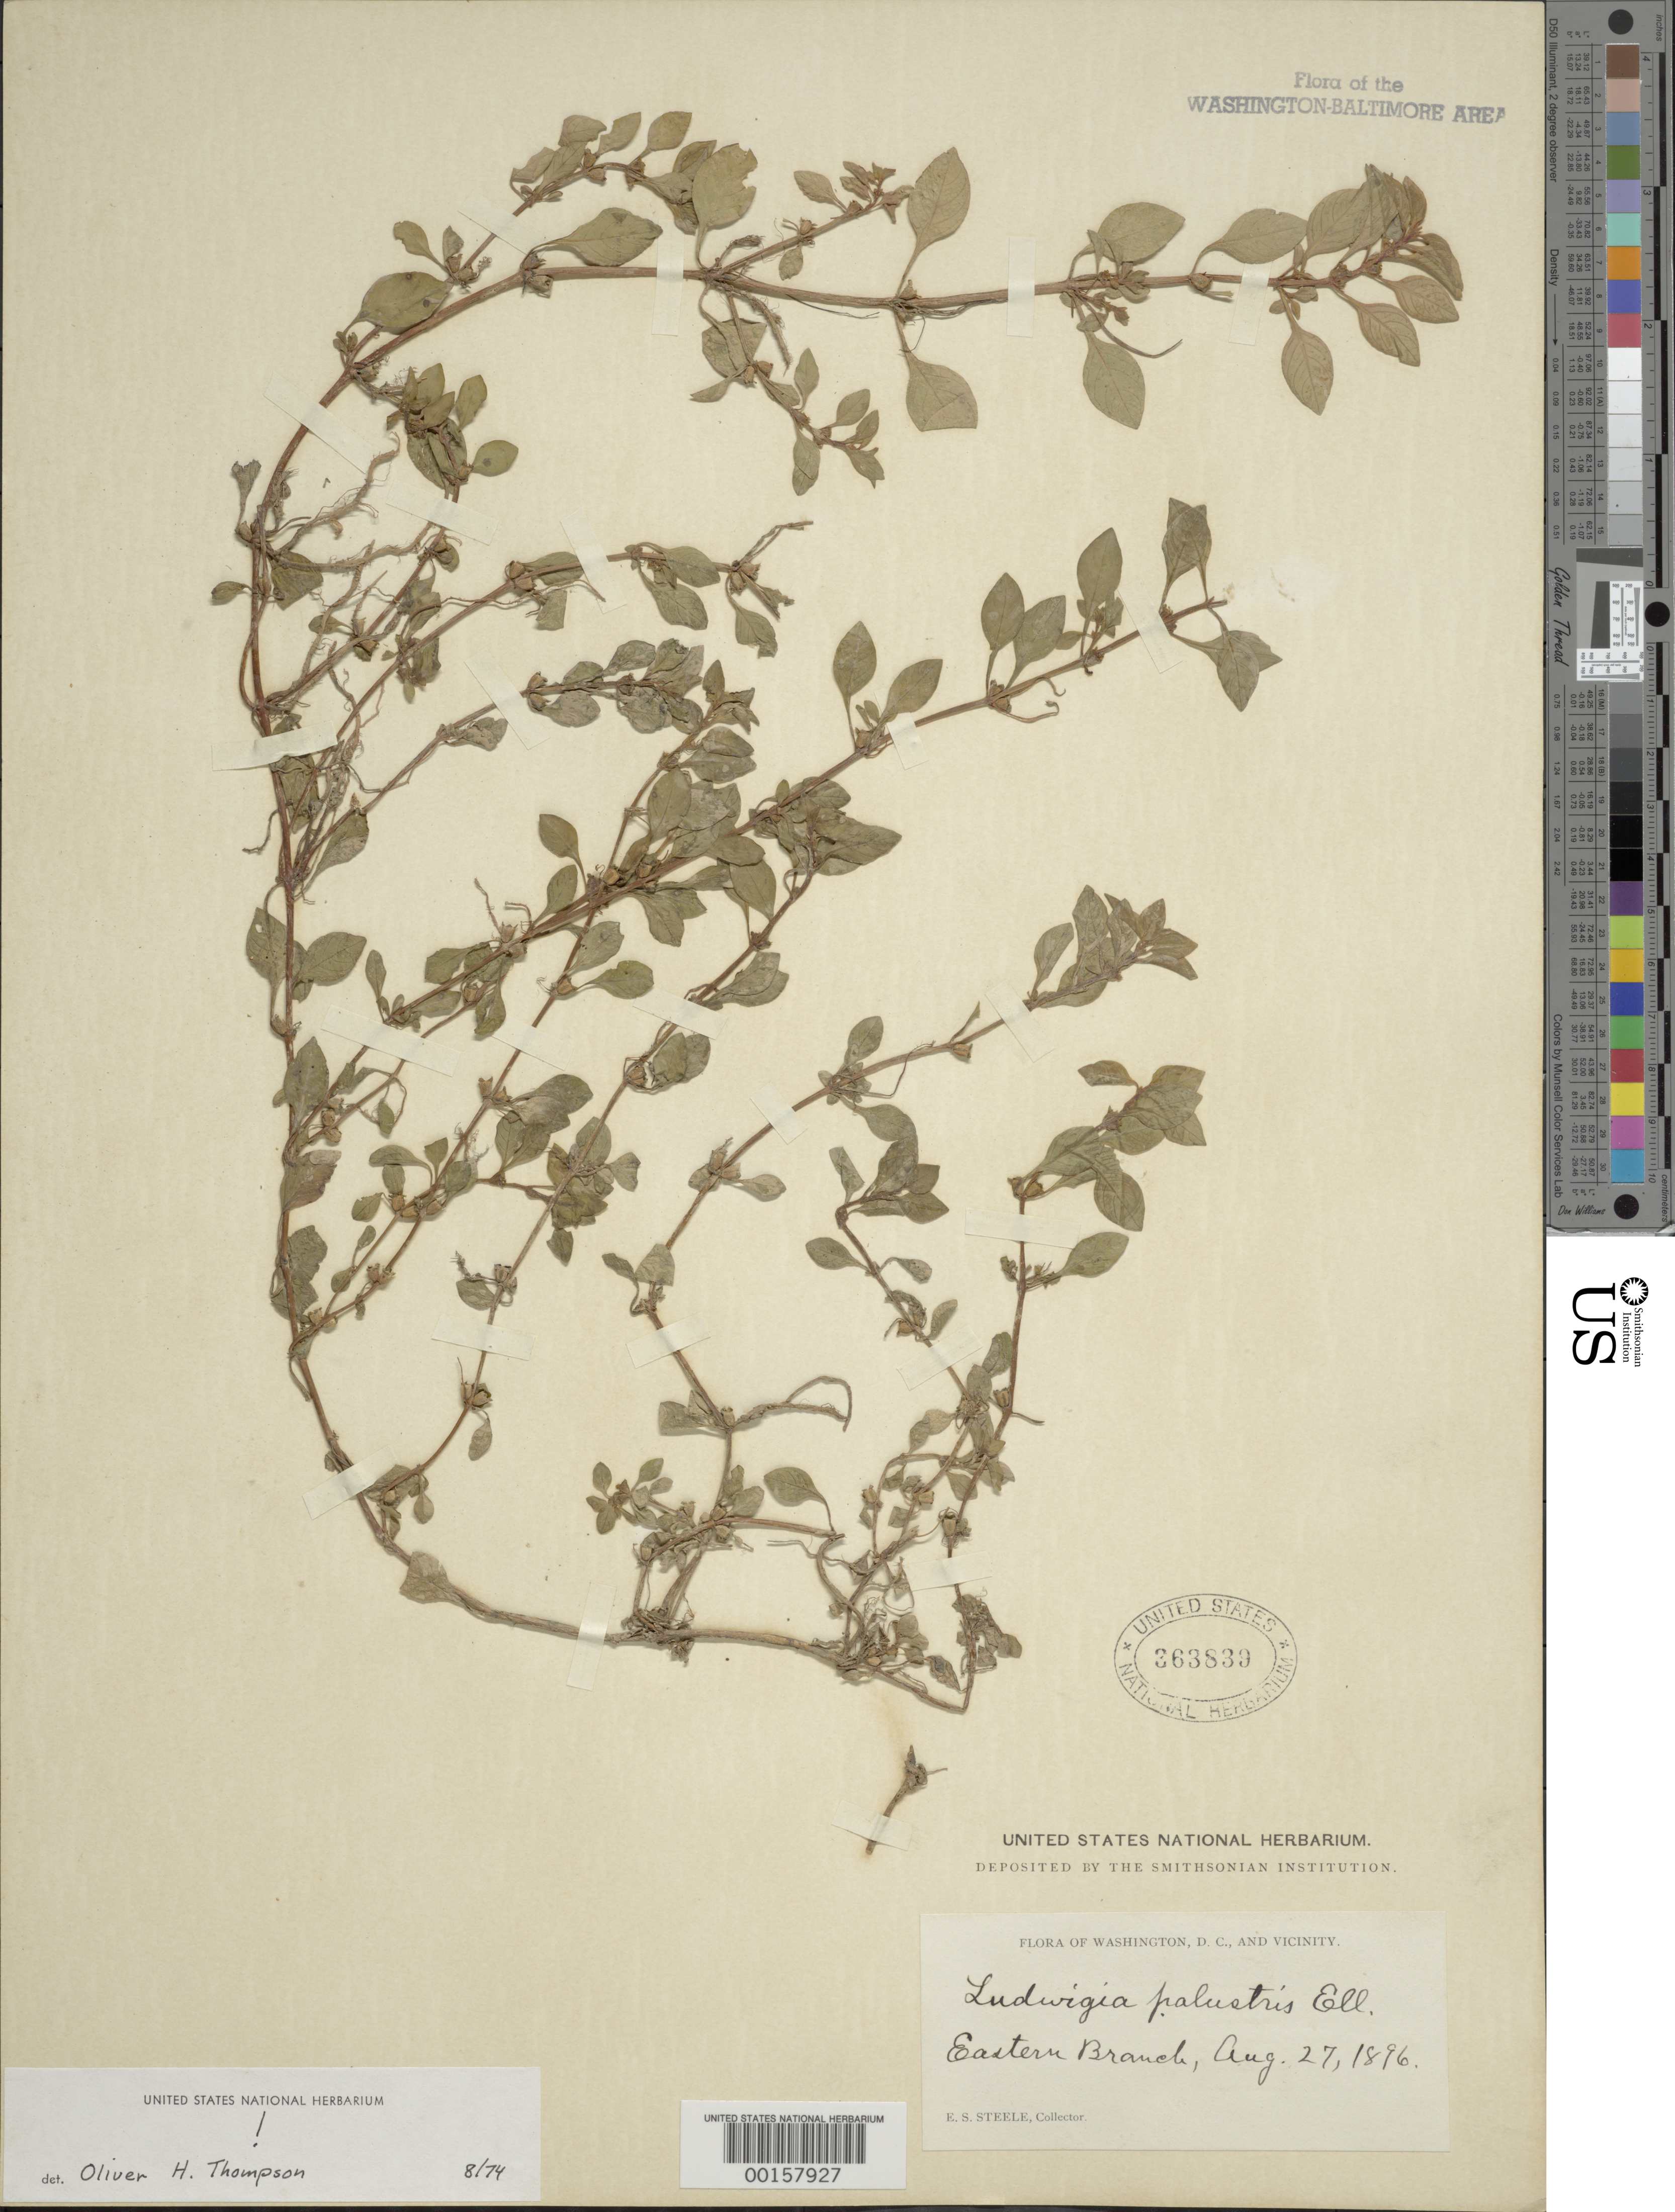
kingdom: Plantae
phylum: Tracheophyta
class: Magnoliopsida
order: Myrtales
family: Onagraceae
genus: Ludwigia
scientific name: Ludwigia palustris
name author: (L.) Elliott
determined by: Thompson, O. H.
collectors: E. Steele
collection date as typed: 27 Aug 1896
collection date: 1896-08-27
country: United States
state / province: District of Columbia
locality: Eastern Branch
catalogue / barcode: US 363839